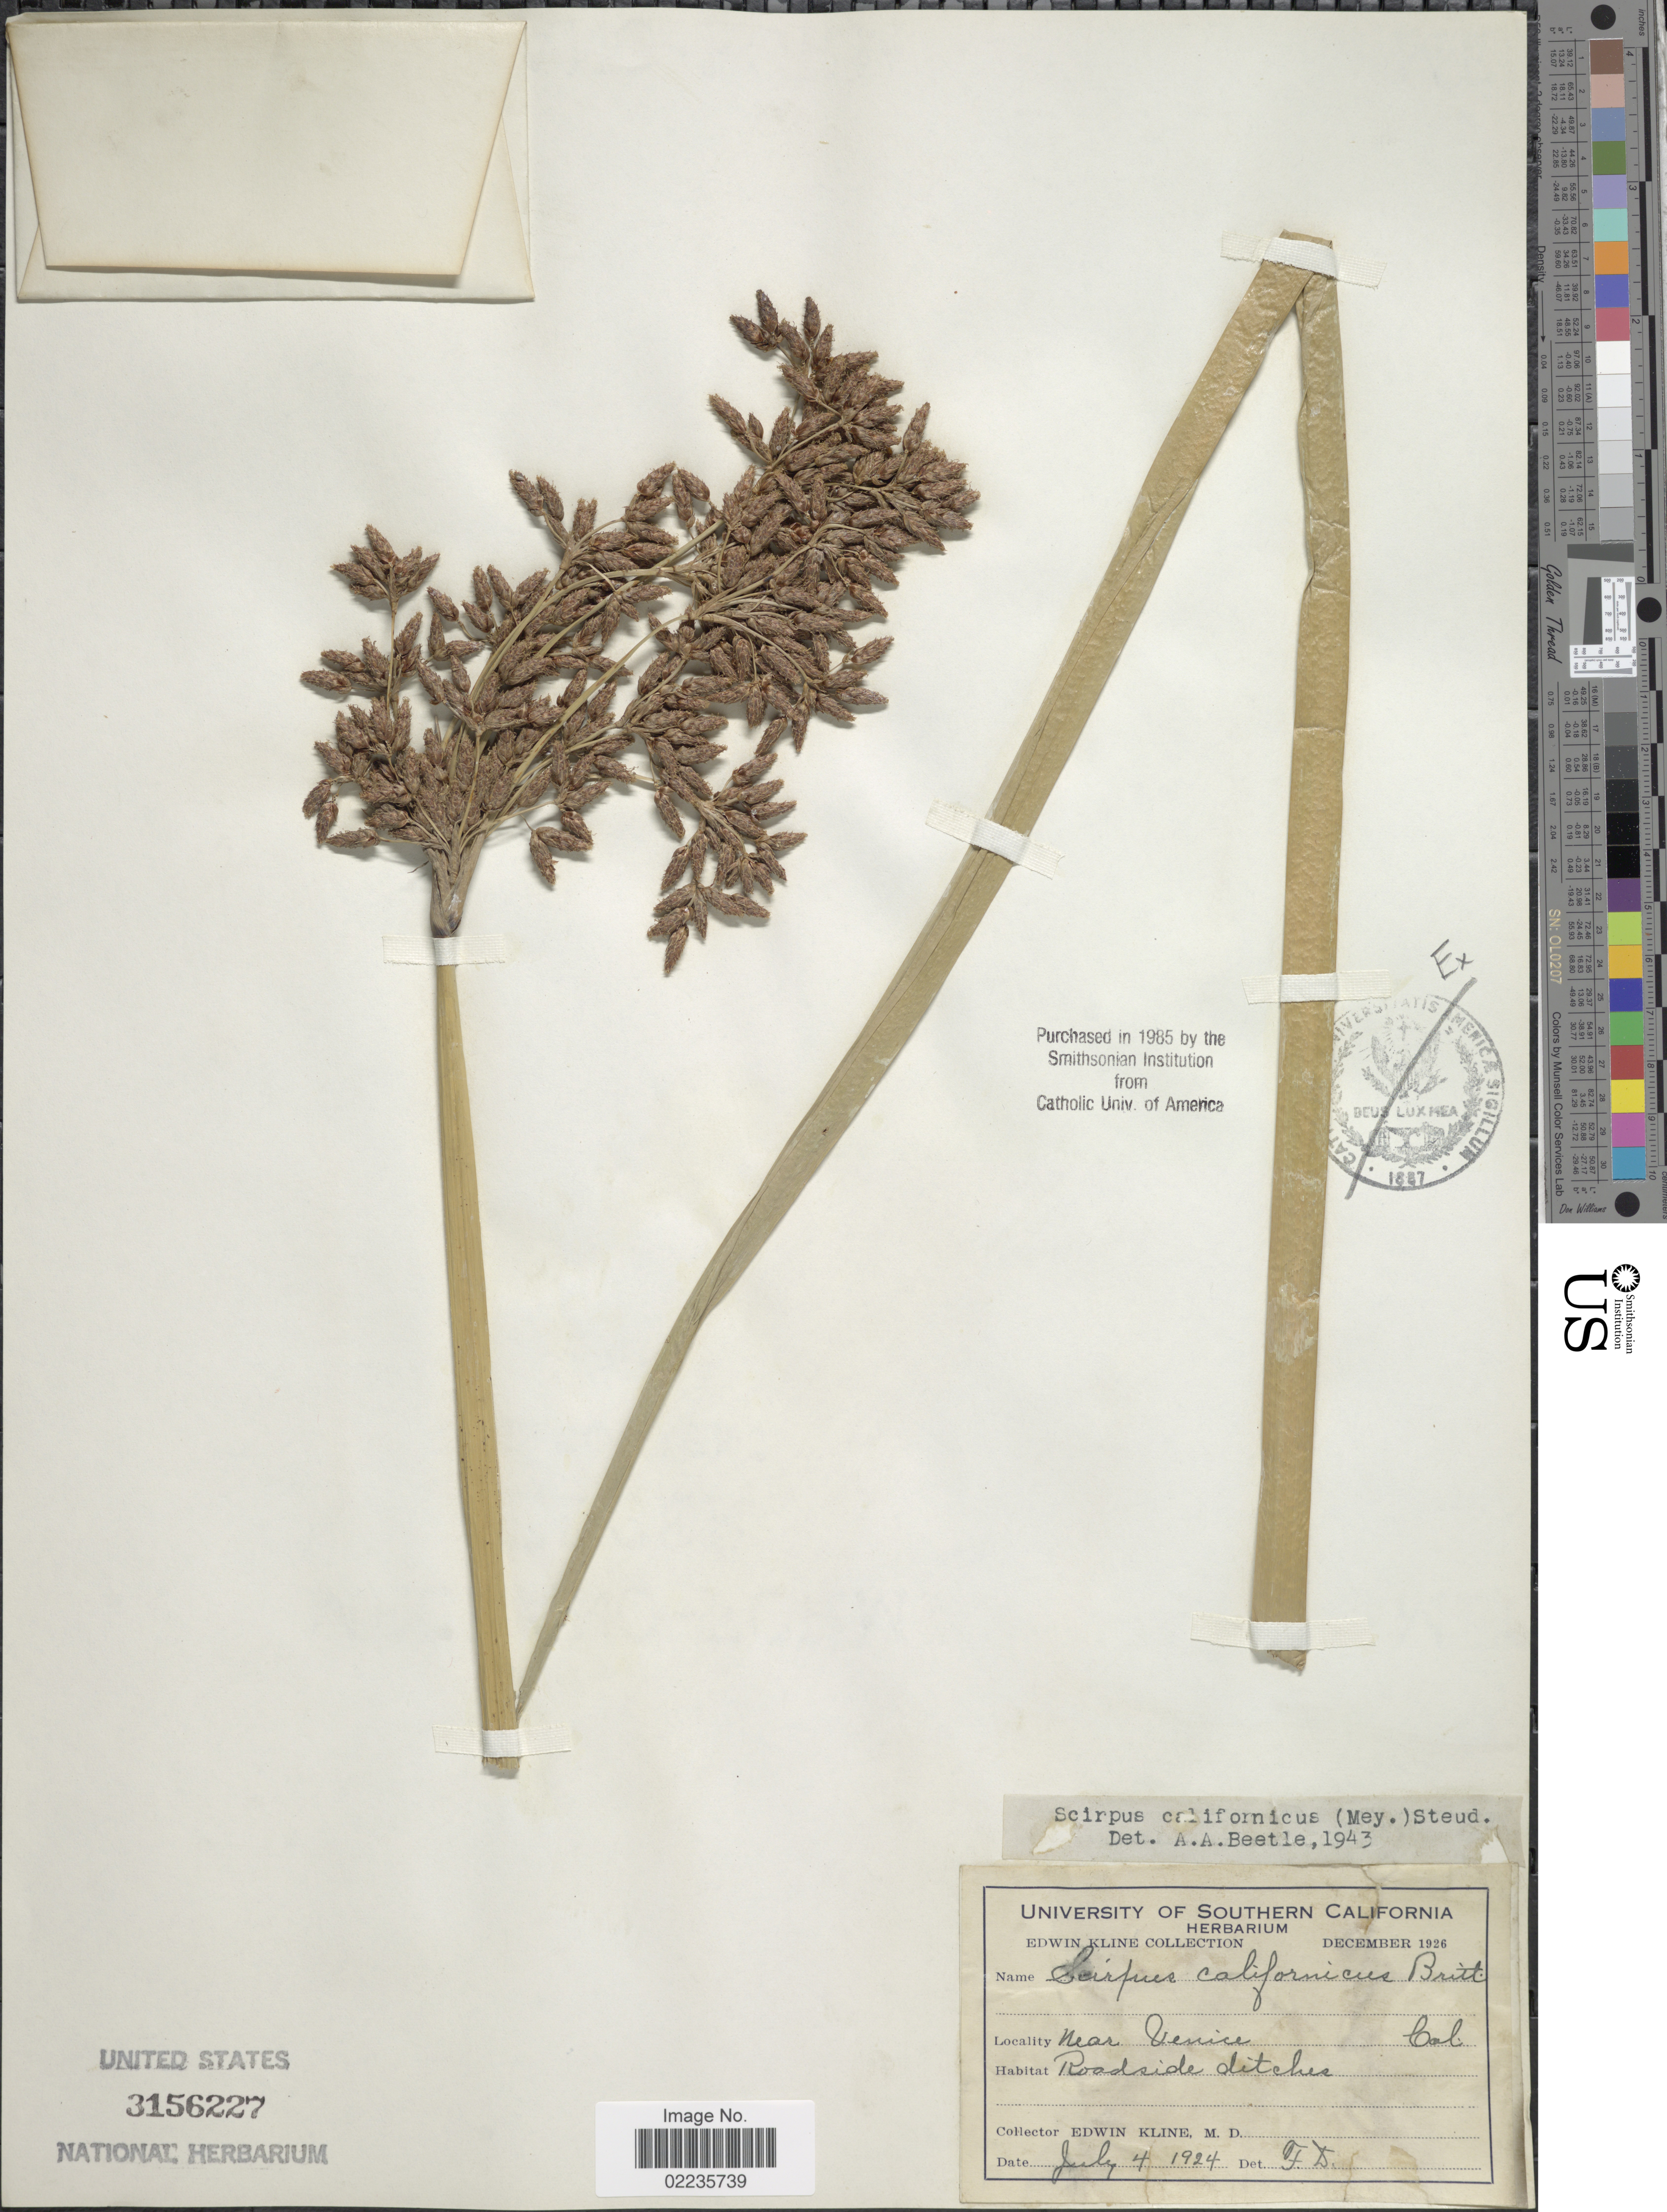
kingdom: Plantae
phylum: Tracheophyta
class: Liliopsida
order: Poales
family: Cyperaceae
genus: Schoenoplectus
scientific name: Schoenoplectus californicus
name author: (C.A. Mey.) Soják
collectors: E. Kline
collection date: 1924-07-04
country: United States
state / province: California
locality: Southern California, near Venice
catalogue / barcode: US 3156227